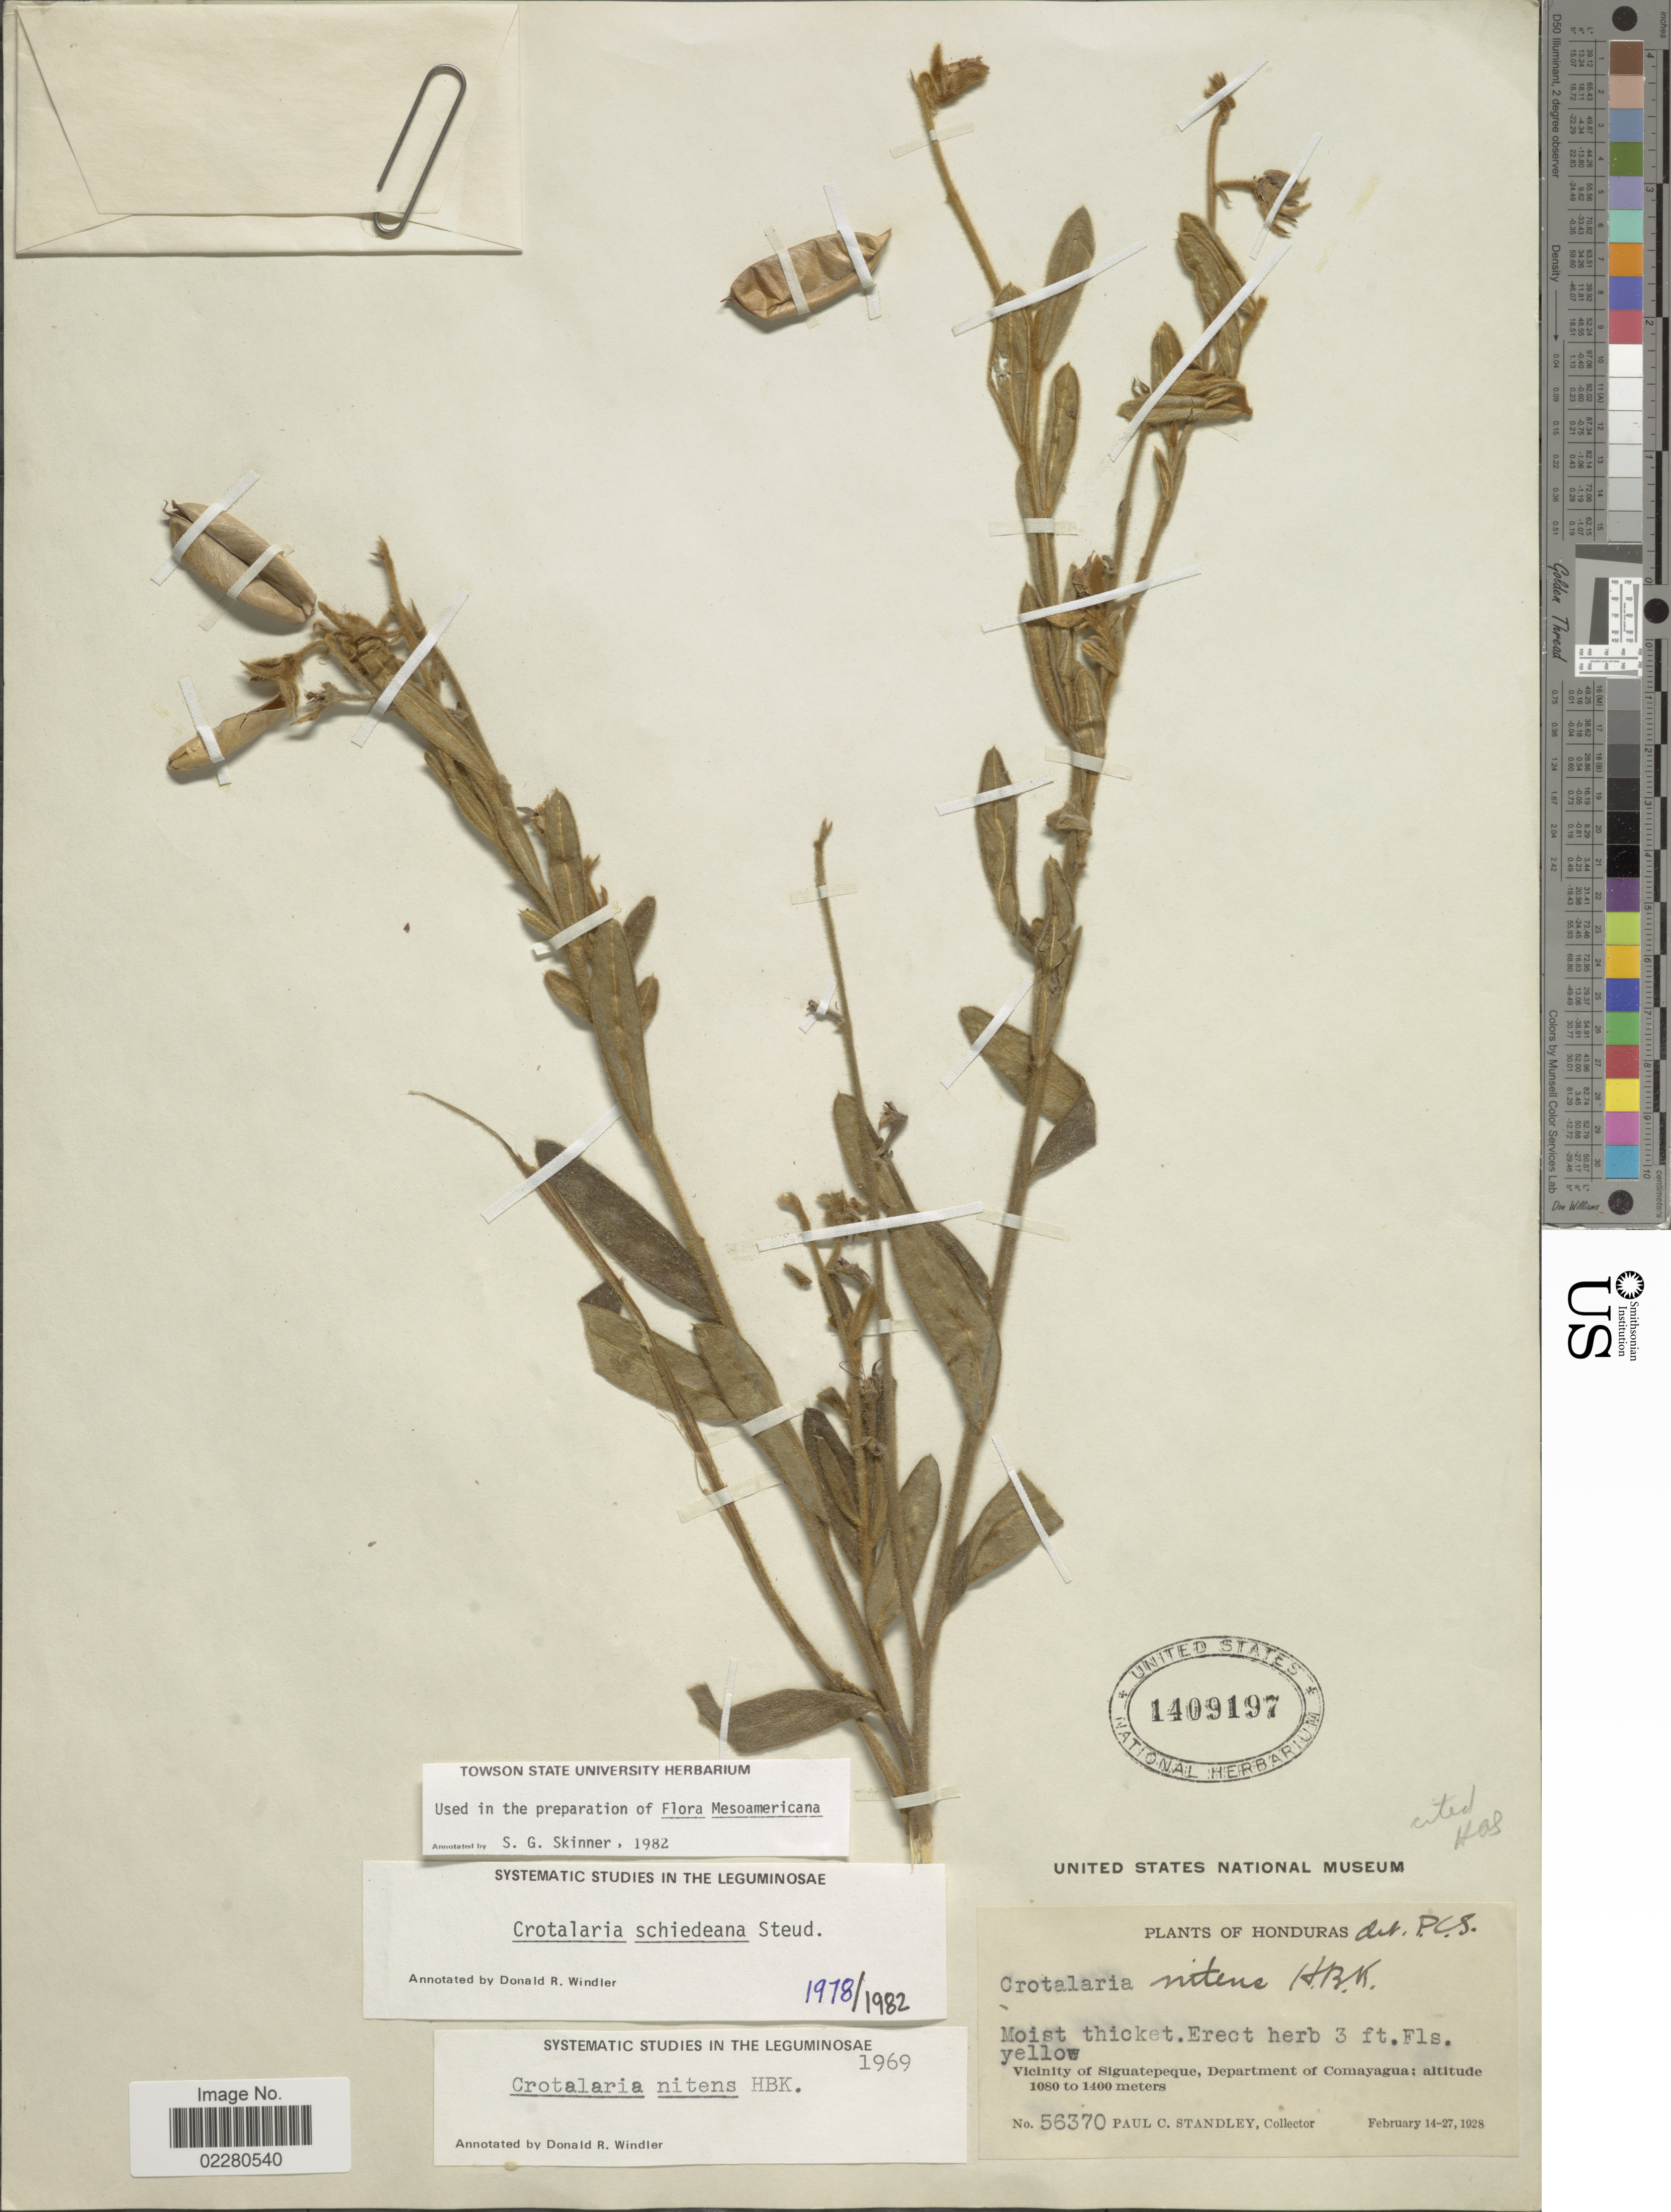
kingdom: Plantae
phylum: Tracheophyta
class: Magnoliopsida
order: Fabales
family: Fabaceae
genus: Crotalaria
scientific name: Crotalaria schiedeana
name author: Steud.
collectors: P. C. Standley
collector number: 56370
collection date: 1928-02-14/1928-02-27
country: Honduras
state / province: Comayagua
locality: Vicinity of Siguatepeque, Department of Comayagua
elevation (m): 1080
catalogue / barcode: US 1409197